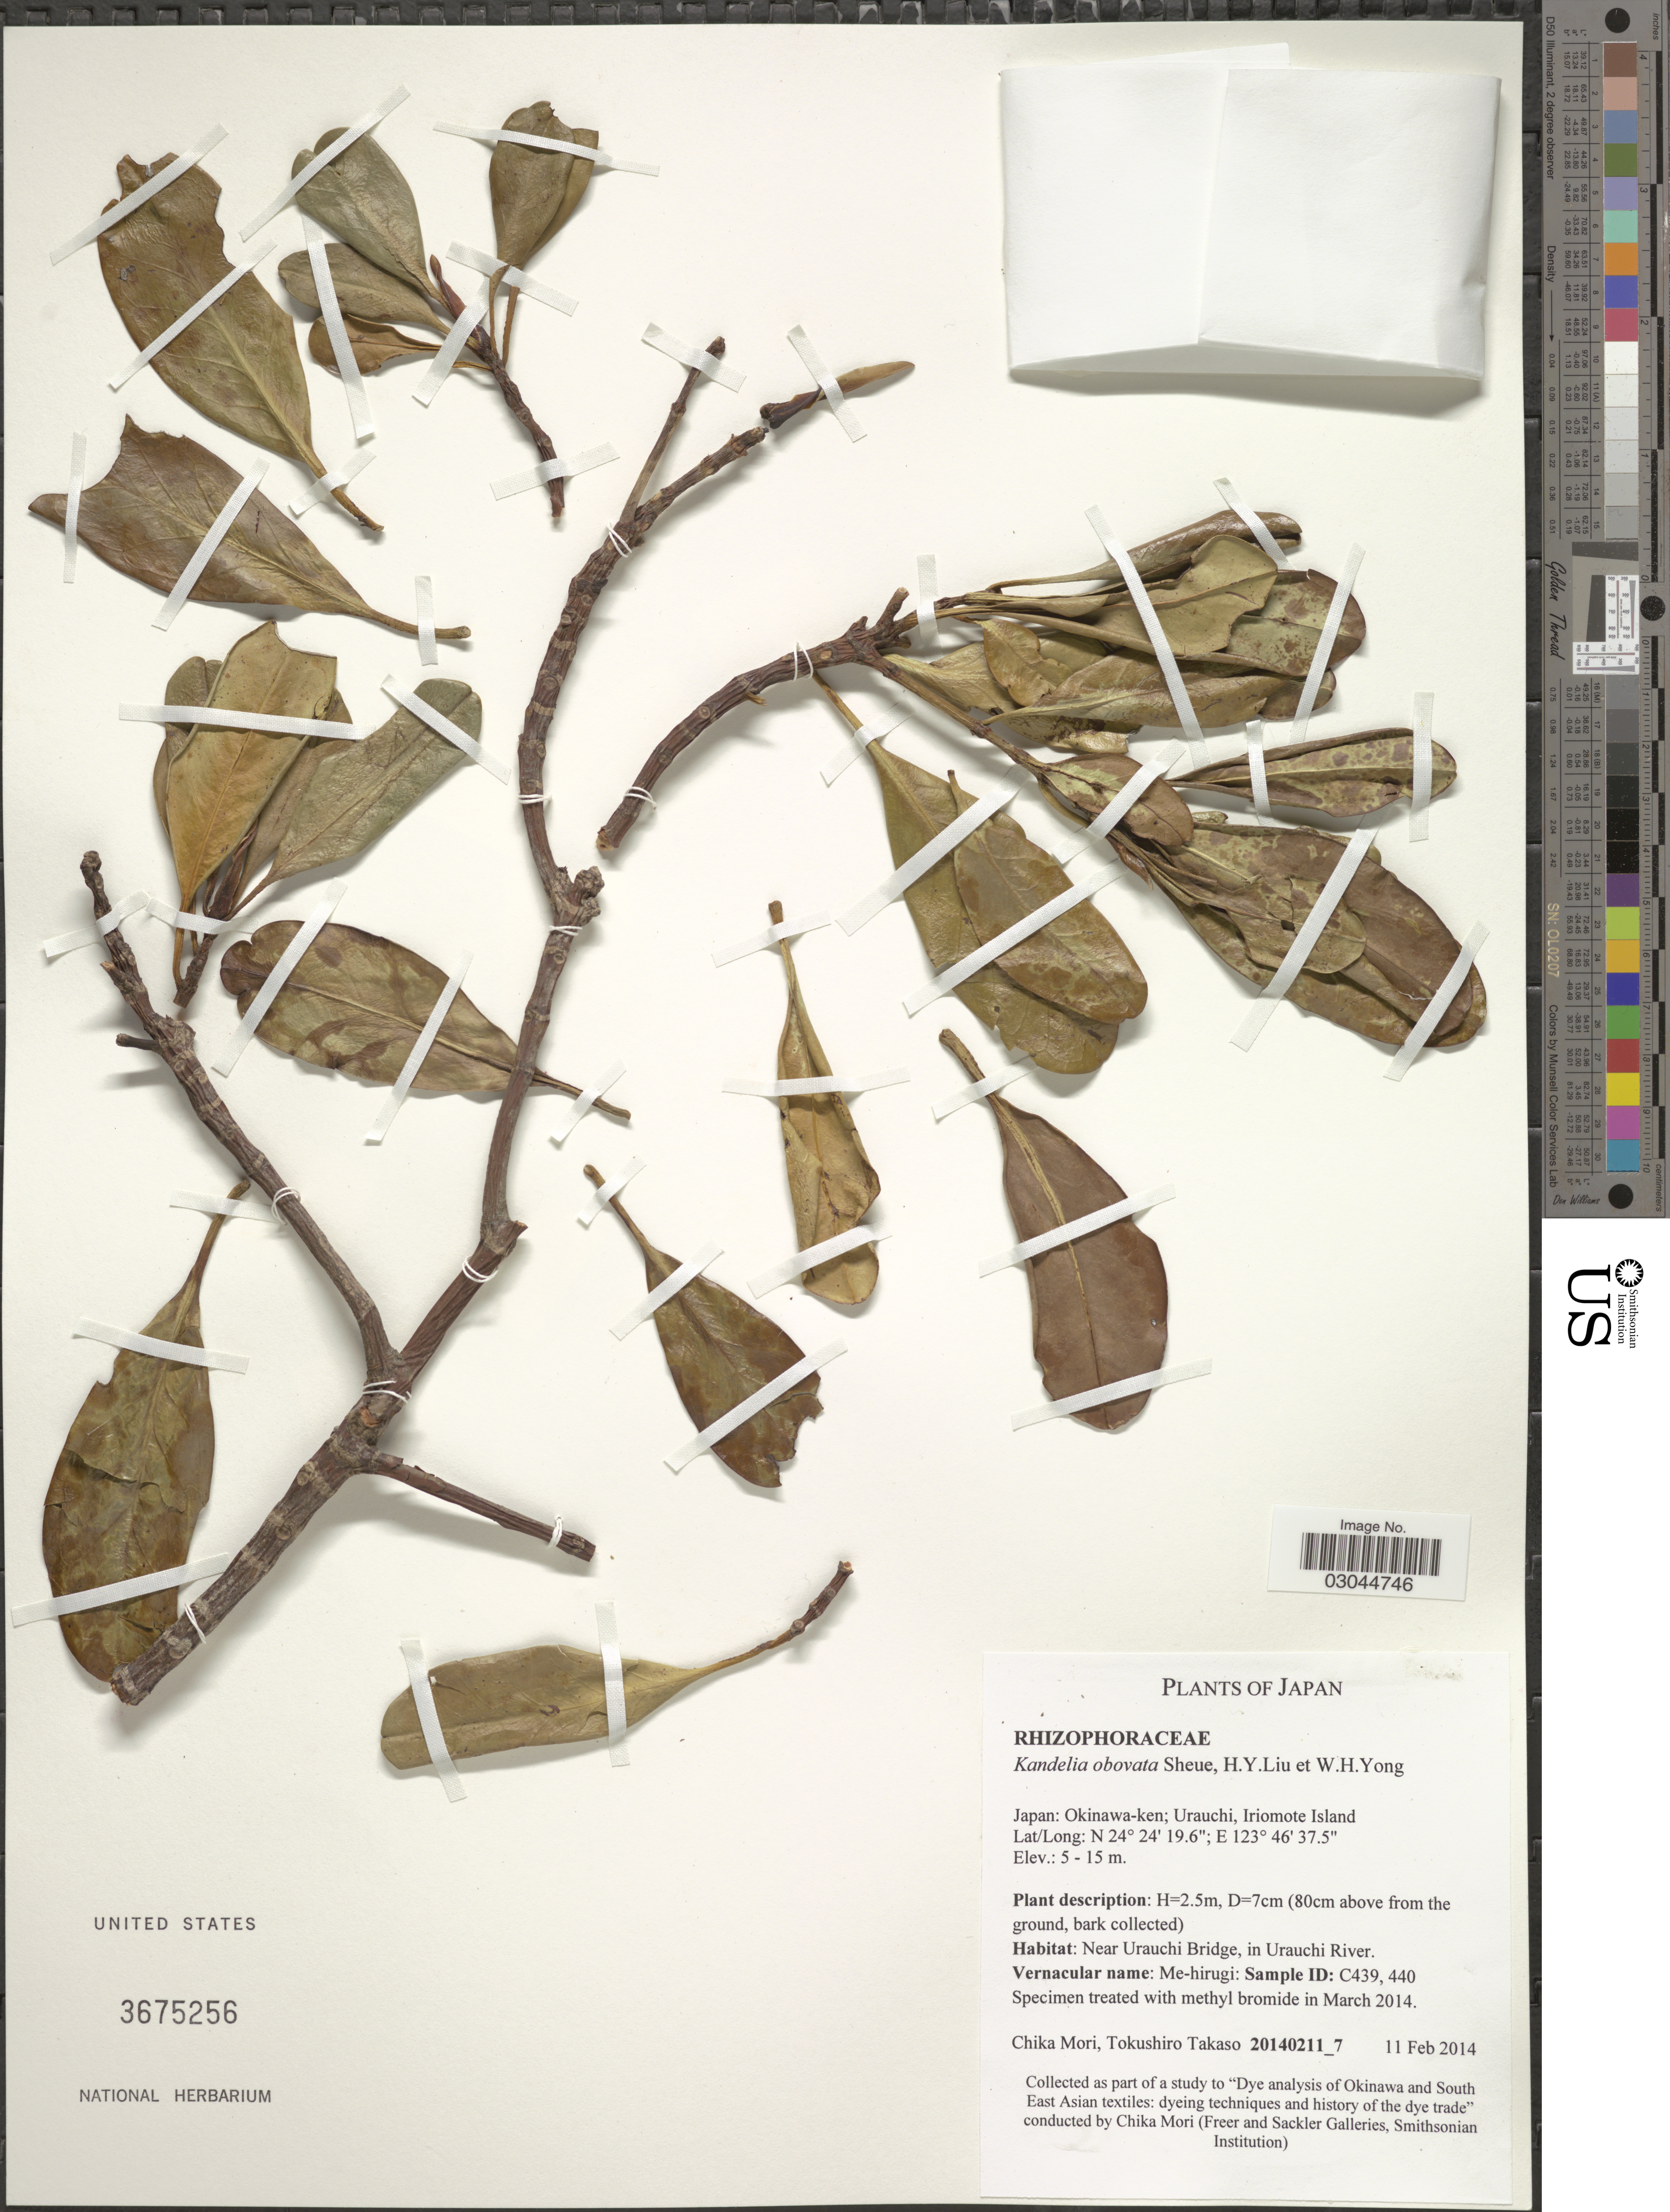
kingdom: Plantae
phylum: Tracheophyta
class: Magnoliopsida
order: Malpighiales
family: Rhizophoraceae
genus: Kandelia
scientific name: Kandelia obovata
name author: Sheue et al.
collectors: C. Mori & T. Takaso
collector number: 20140211_7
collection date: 2014-02-11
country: Japan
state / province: Okinawa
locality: Okinawa-ken; Urauchi, Iriomote Island. Near Urauchi Bridge, in Urauchi River.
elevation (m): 5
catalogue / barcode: US 3675256